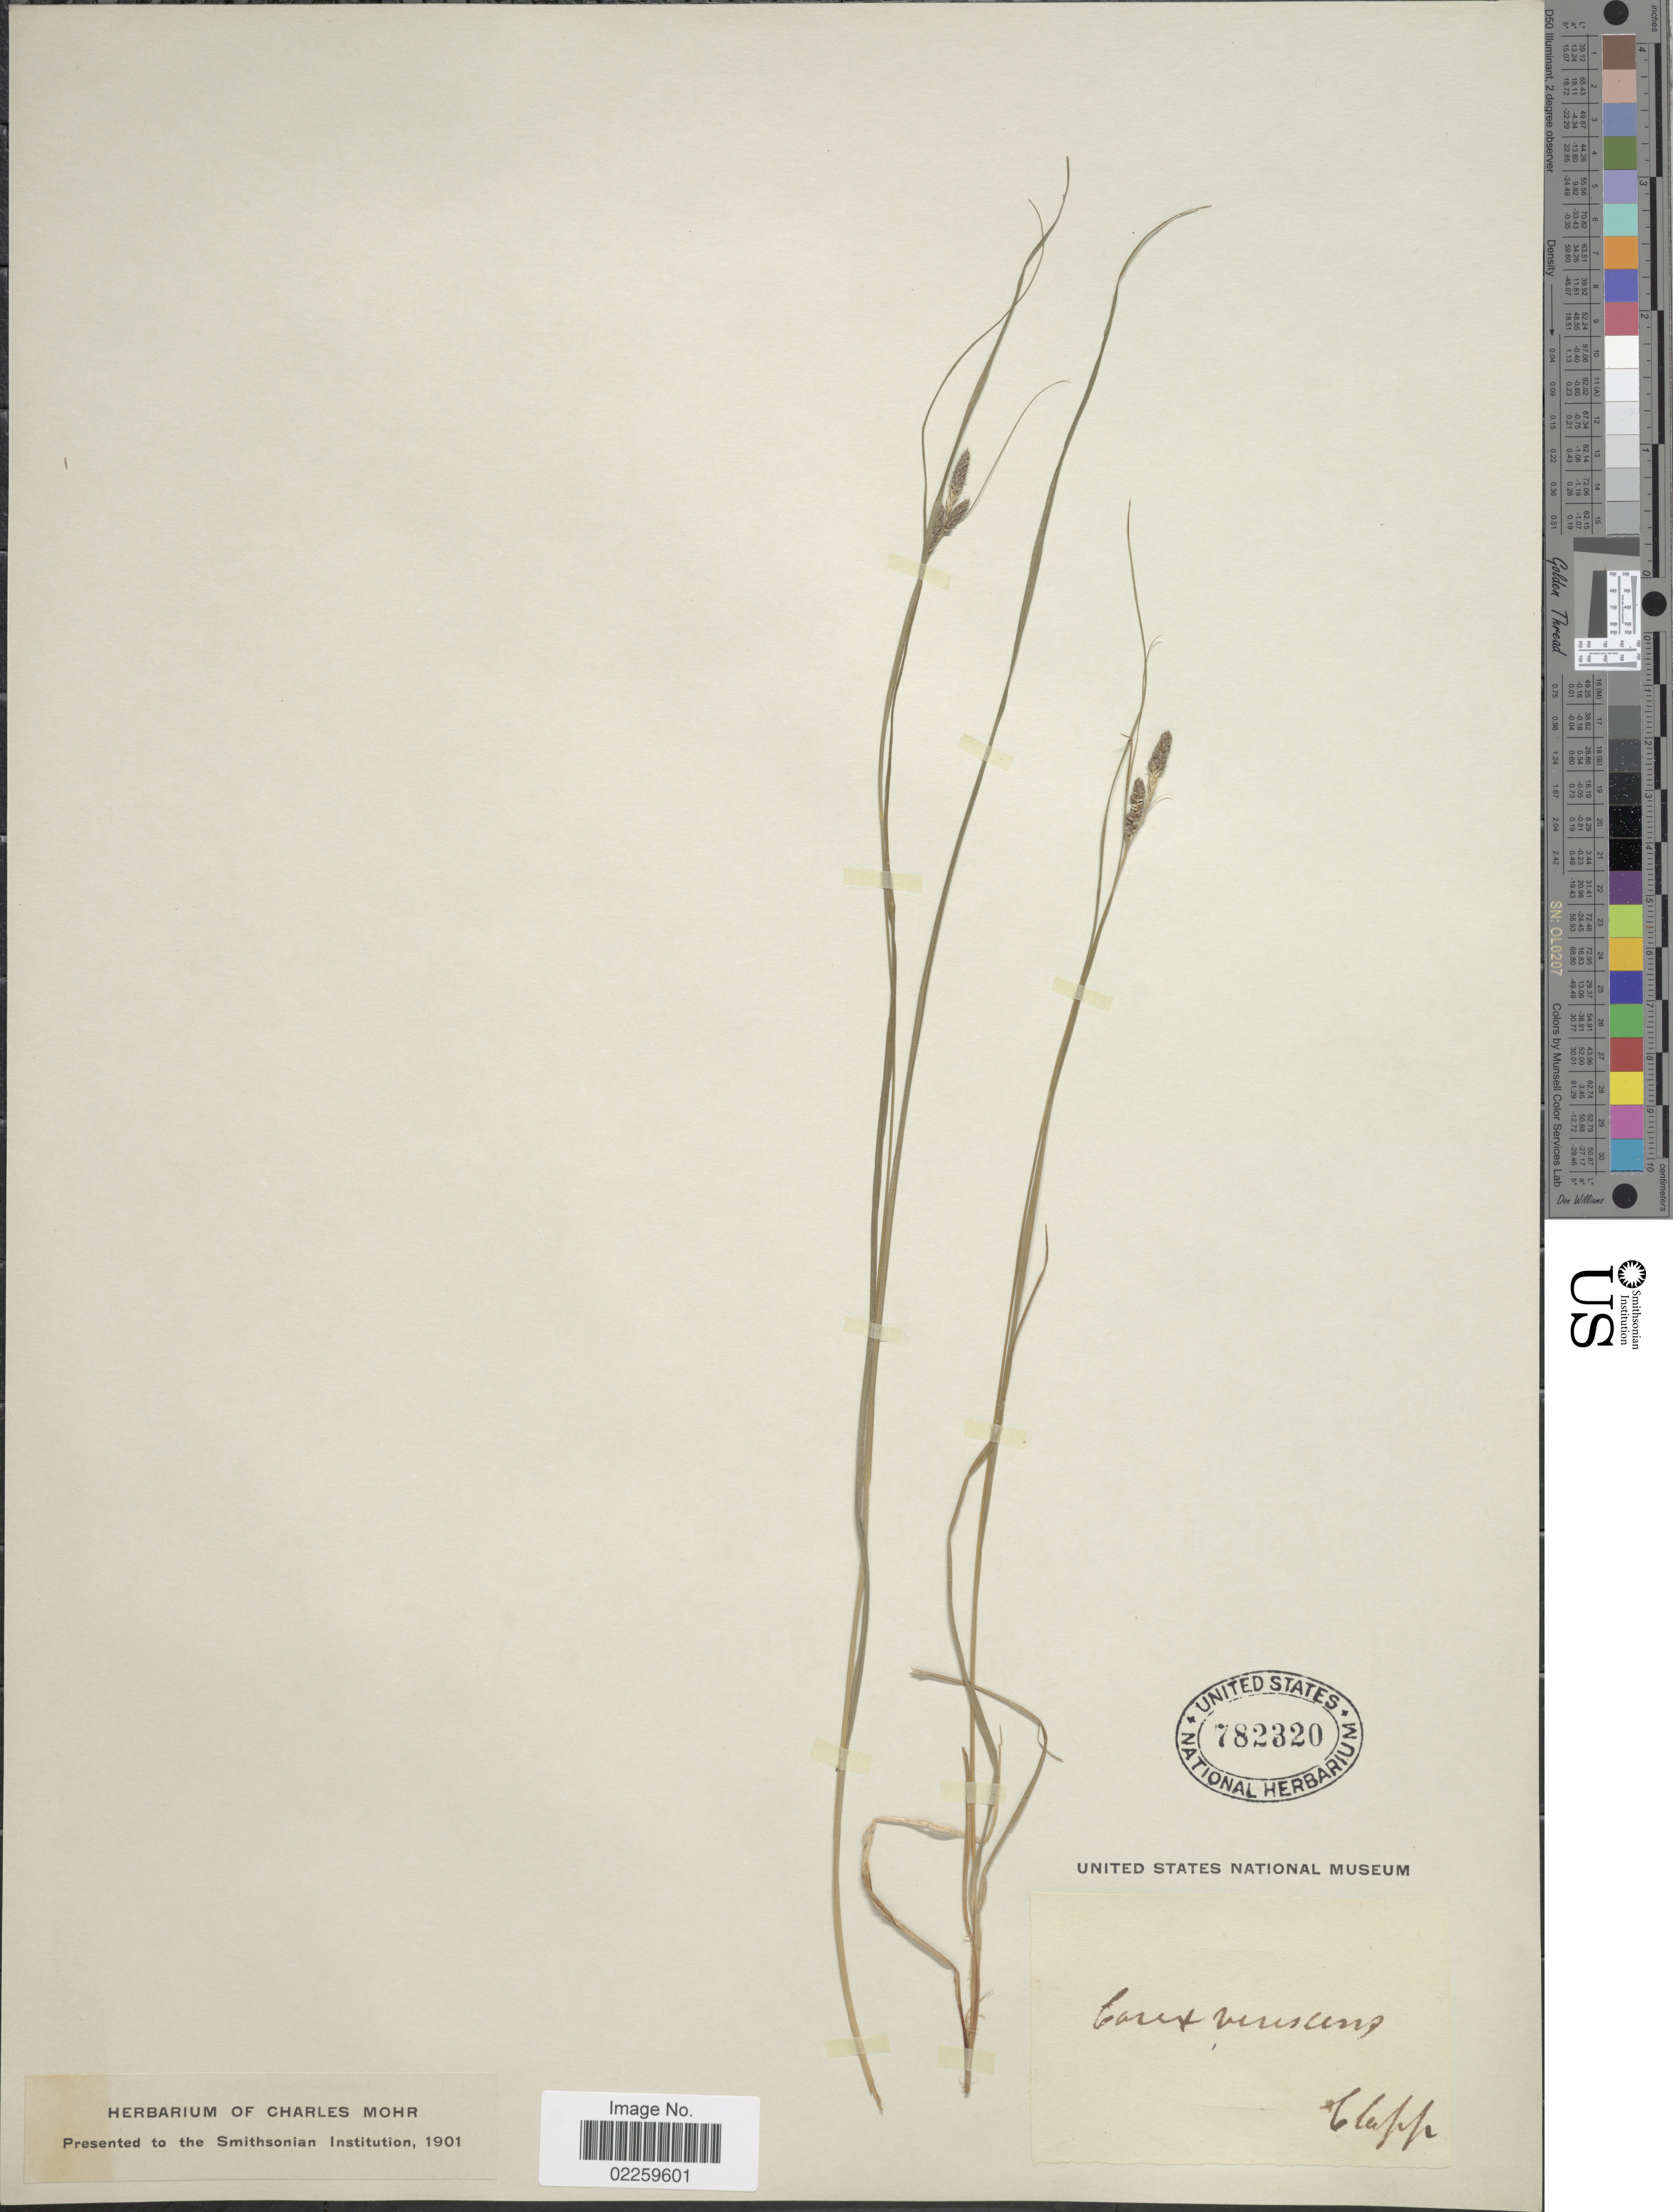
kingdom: Plantae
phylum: Tracheophyta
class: Liliopsida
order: Poales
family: Cyperaceae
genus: Carex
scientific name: Carex swanii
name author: (Fernald) Mack.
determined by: Strong, Mark T., (BOT), Smithsonian Institution - National Museum of Natural History (UNITED STATES)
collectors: ex herb. Charles Mohr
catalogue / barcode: US 782320